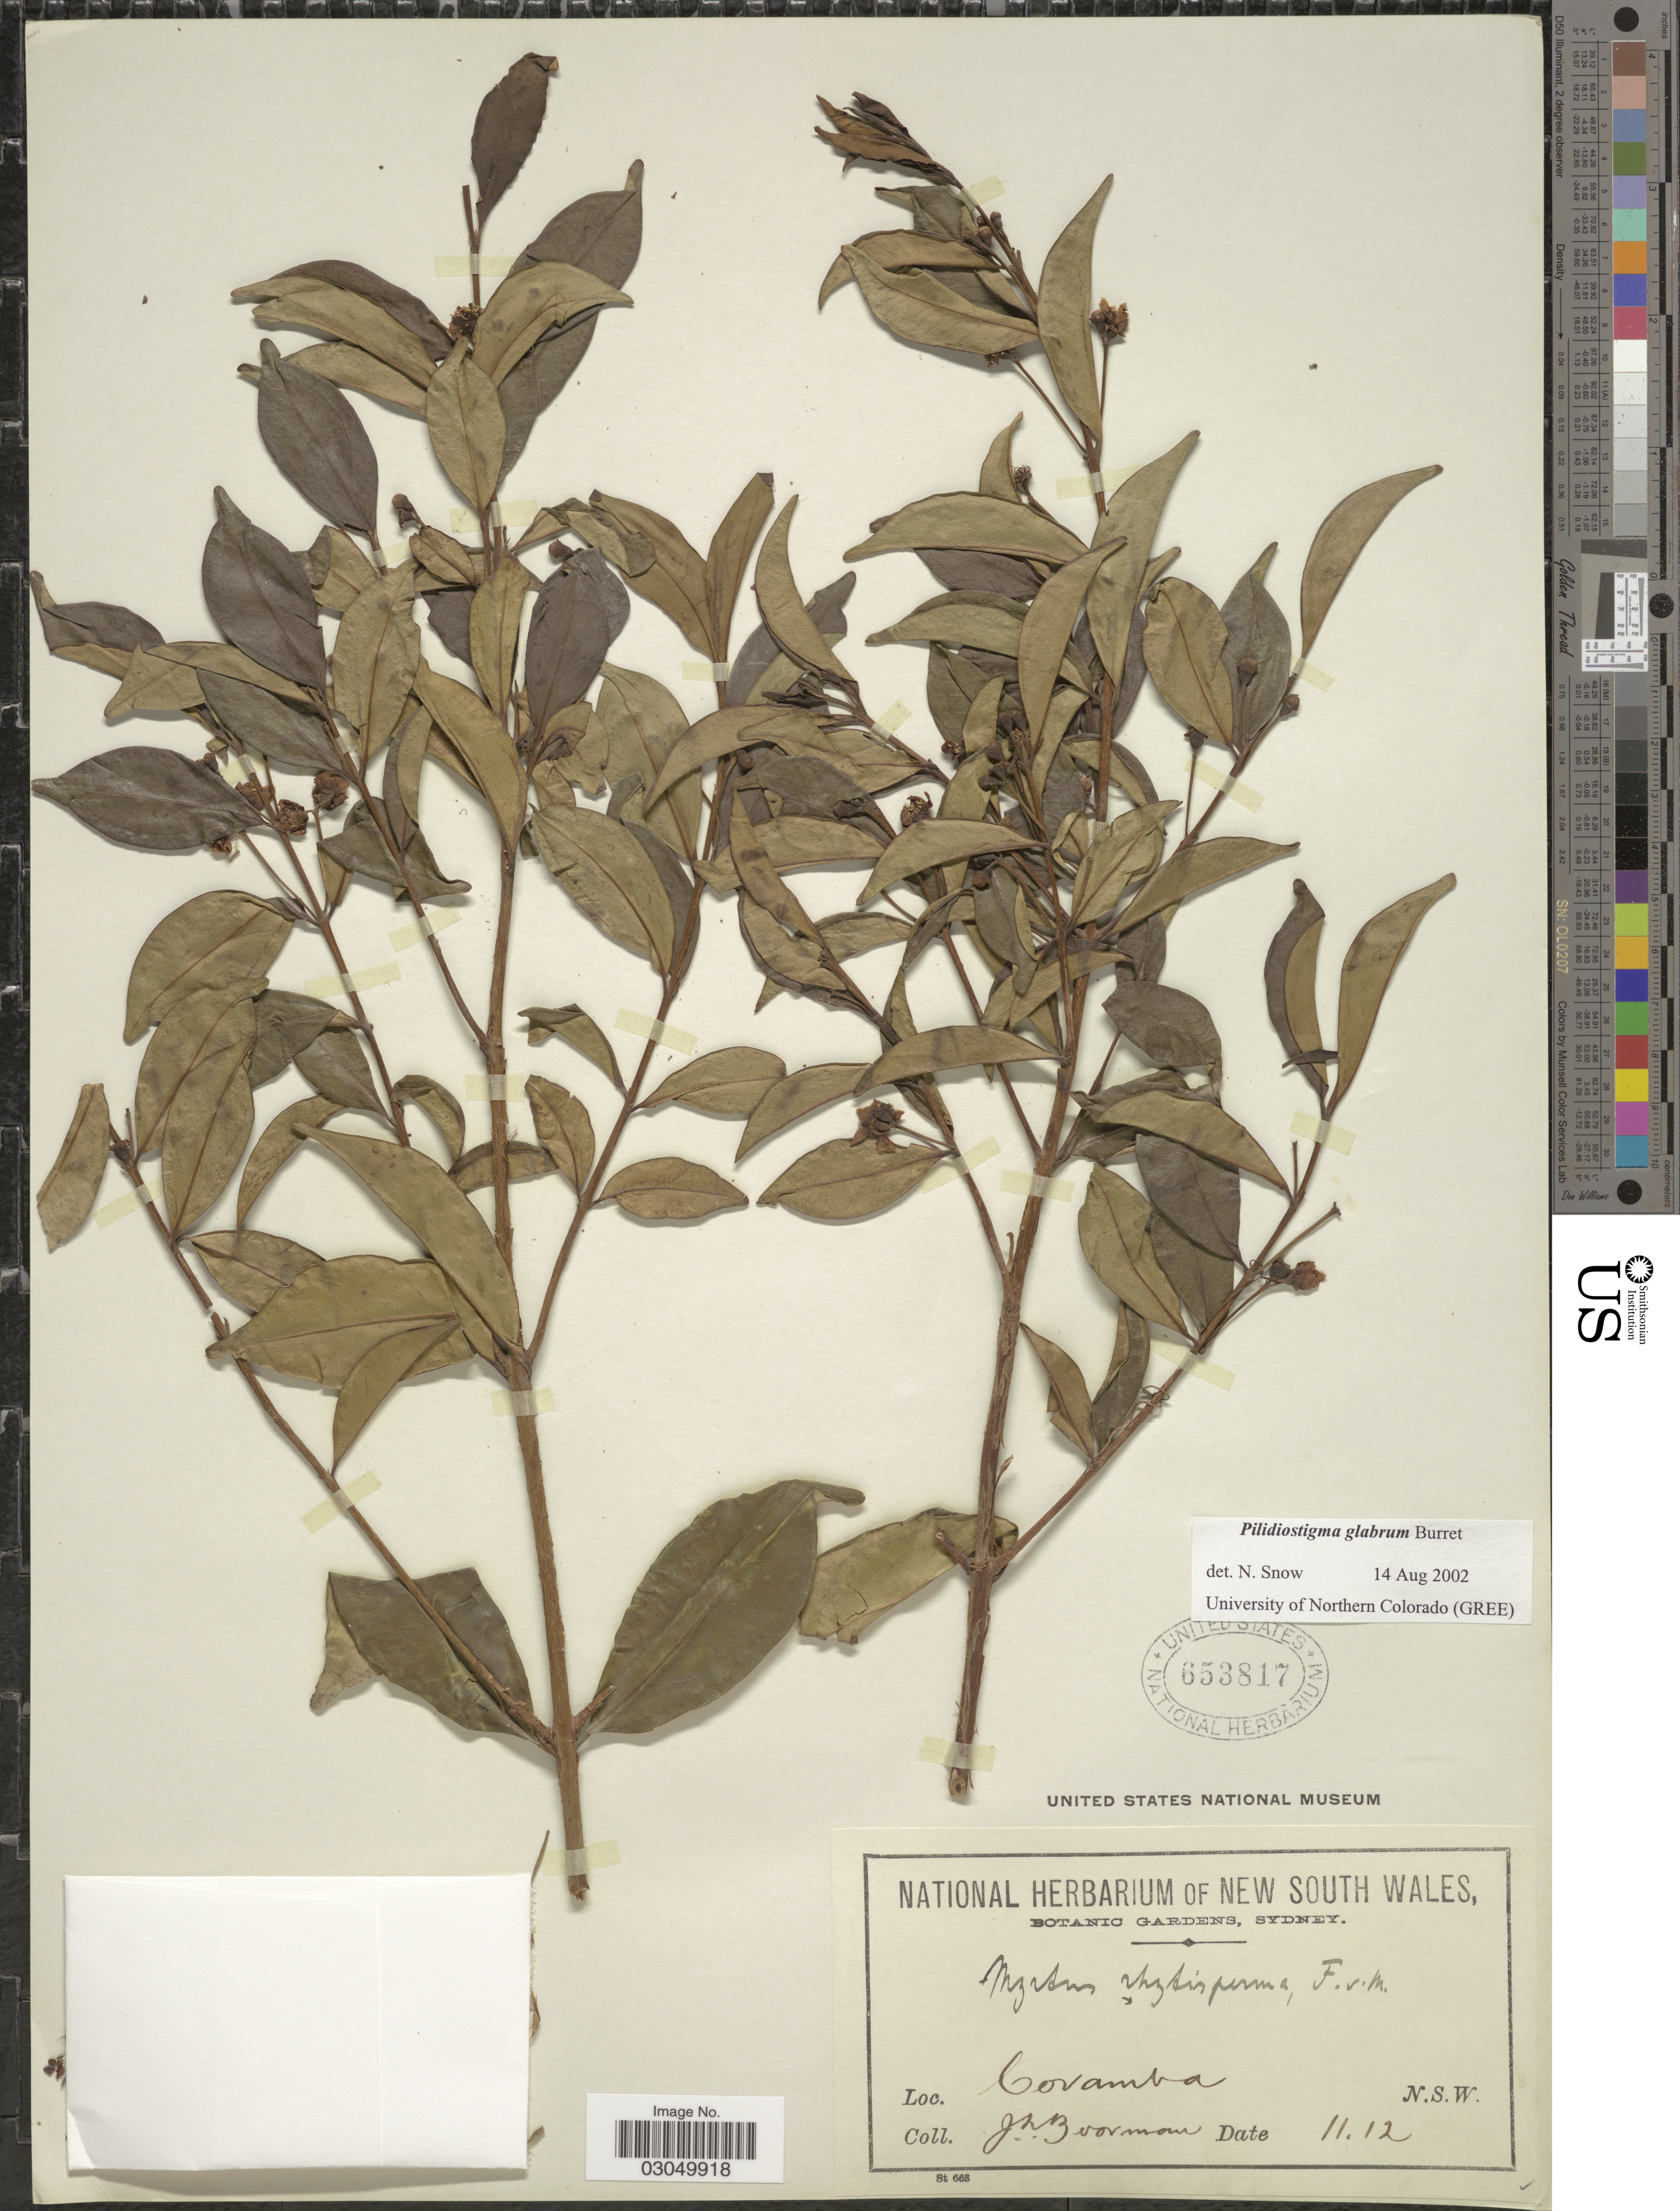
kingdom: Plantae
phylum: Tracheophyta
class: Magnoliopsida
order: Myrtales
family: Myrtaceae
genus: Pilidiostigma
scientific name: Pilidiostigma glabrum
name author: Burret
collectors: J. Boorman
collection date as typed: Transcribed d/m/y: /11/12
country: Australia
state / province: New South Wales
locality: Coramba. N.S.W.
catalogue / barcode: US 653817